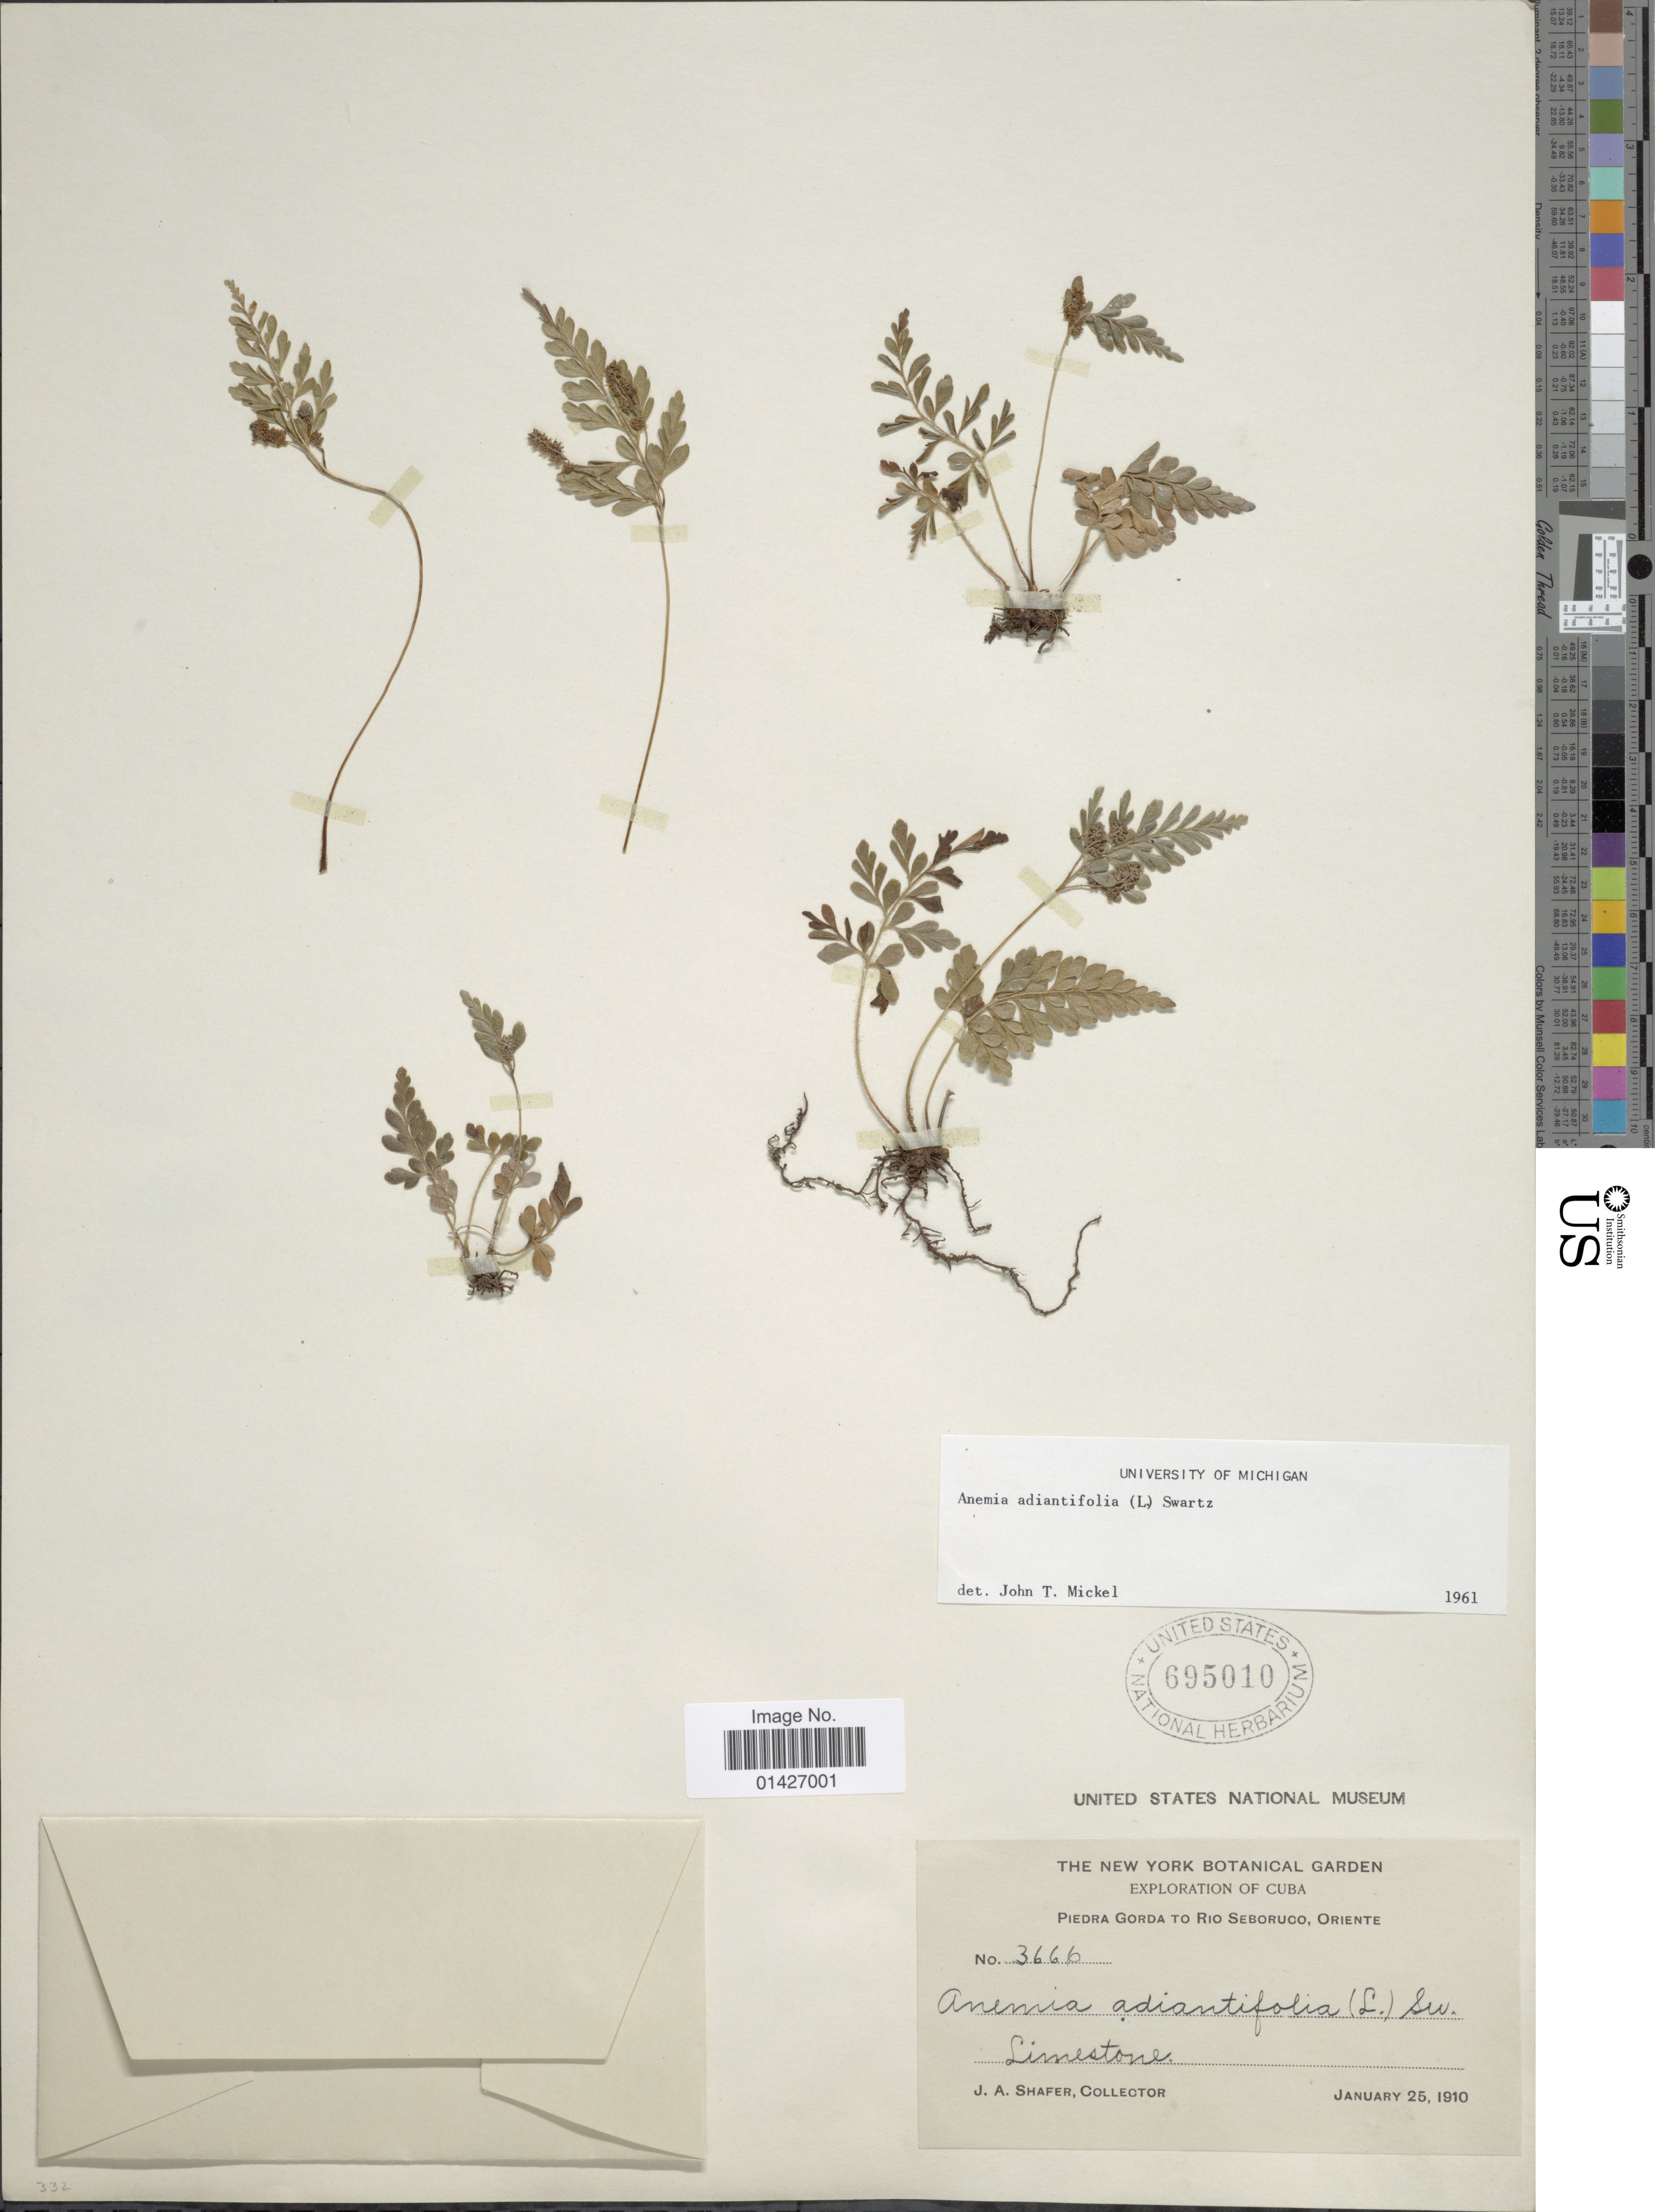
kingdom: Plantae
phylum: Tracheophyta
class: Polypodiopsida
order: Schizaeales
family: Anemiaceae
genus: Anemia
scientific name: Anemia adiantifolia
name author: (L.) Sw.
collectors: J. A. Shafer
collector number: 3666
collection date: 1910-01-25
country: Cuba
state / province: Oriente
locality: Piedra Gorda to Rio Seboruco,Oriente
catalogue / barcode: US 695010